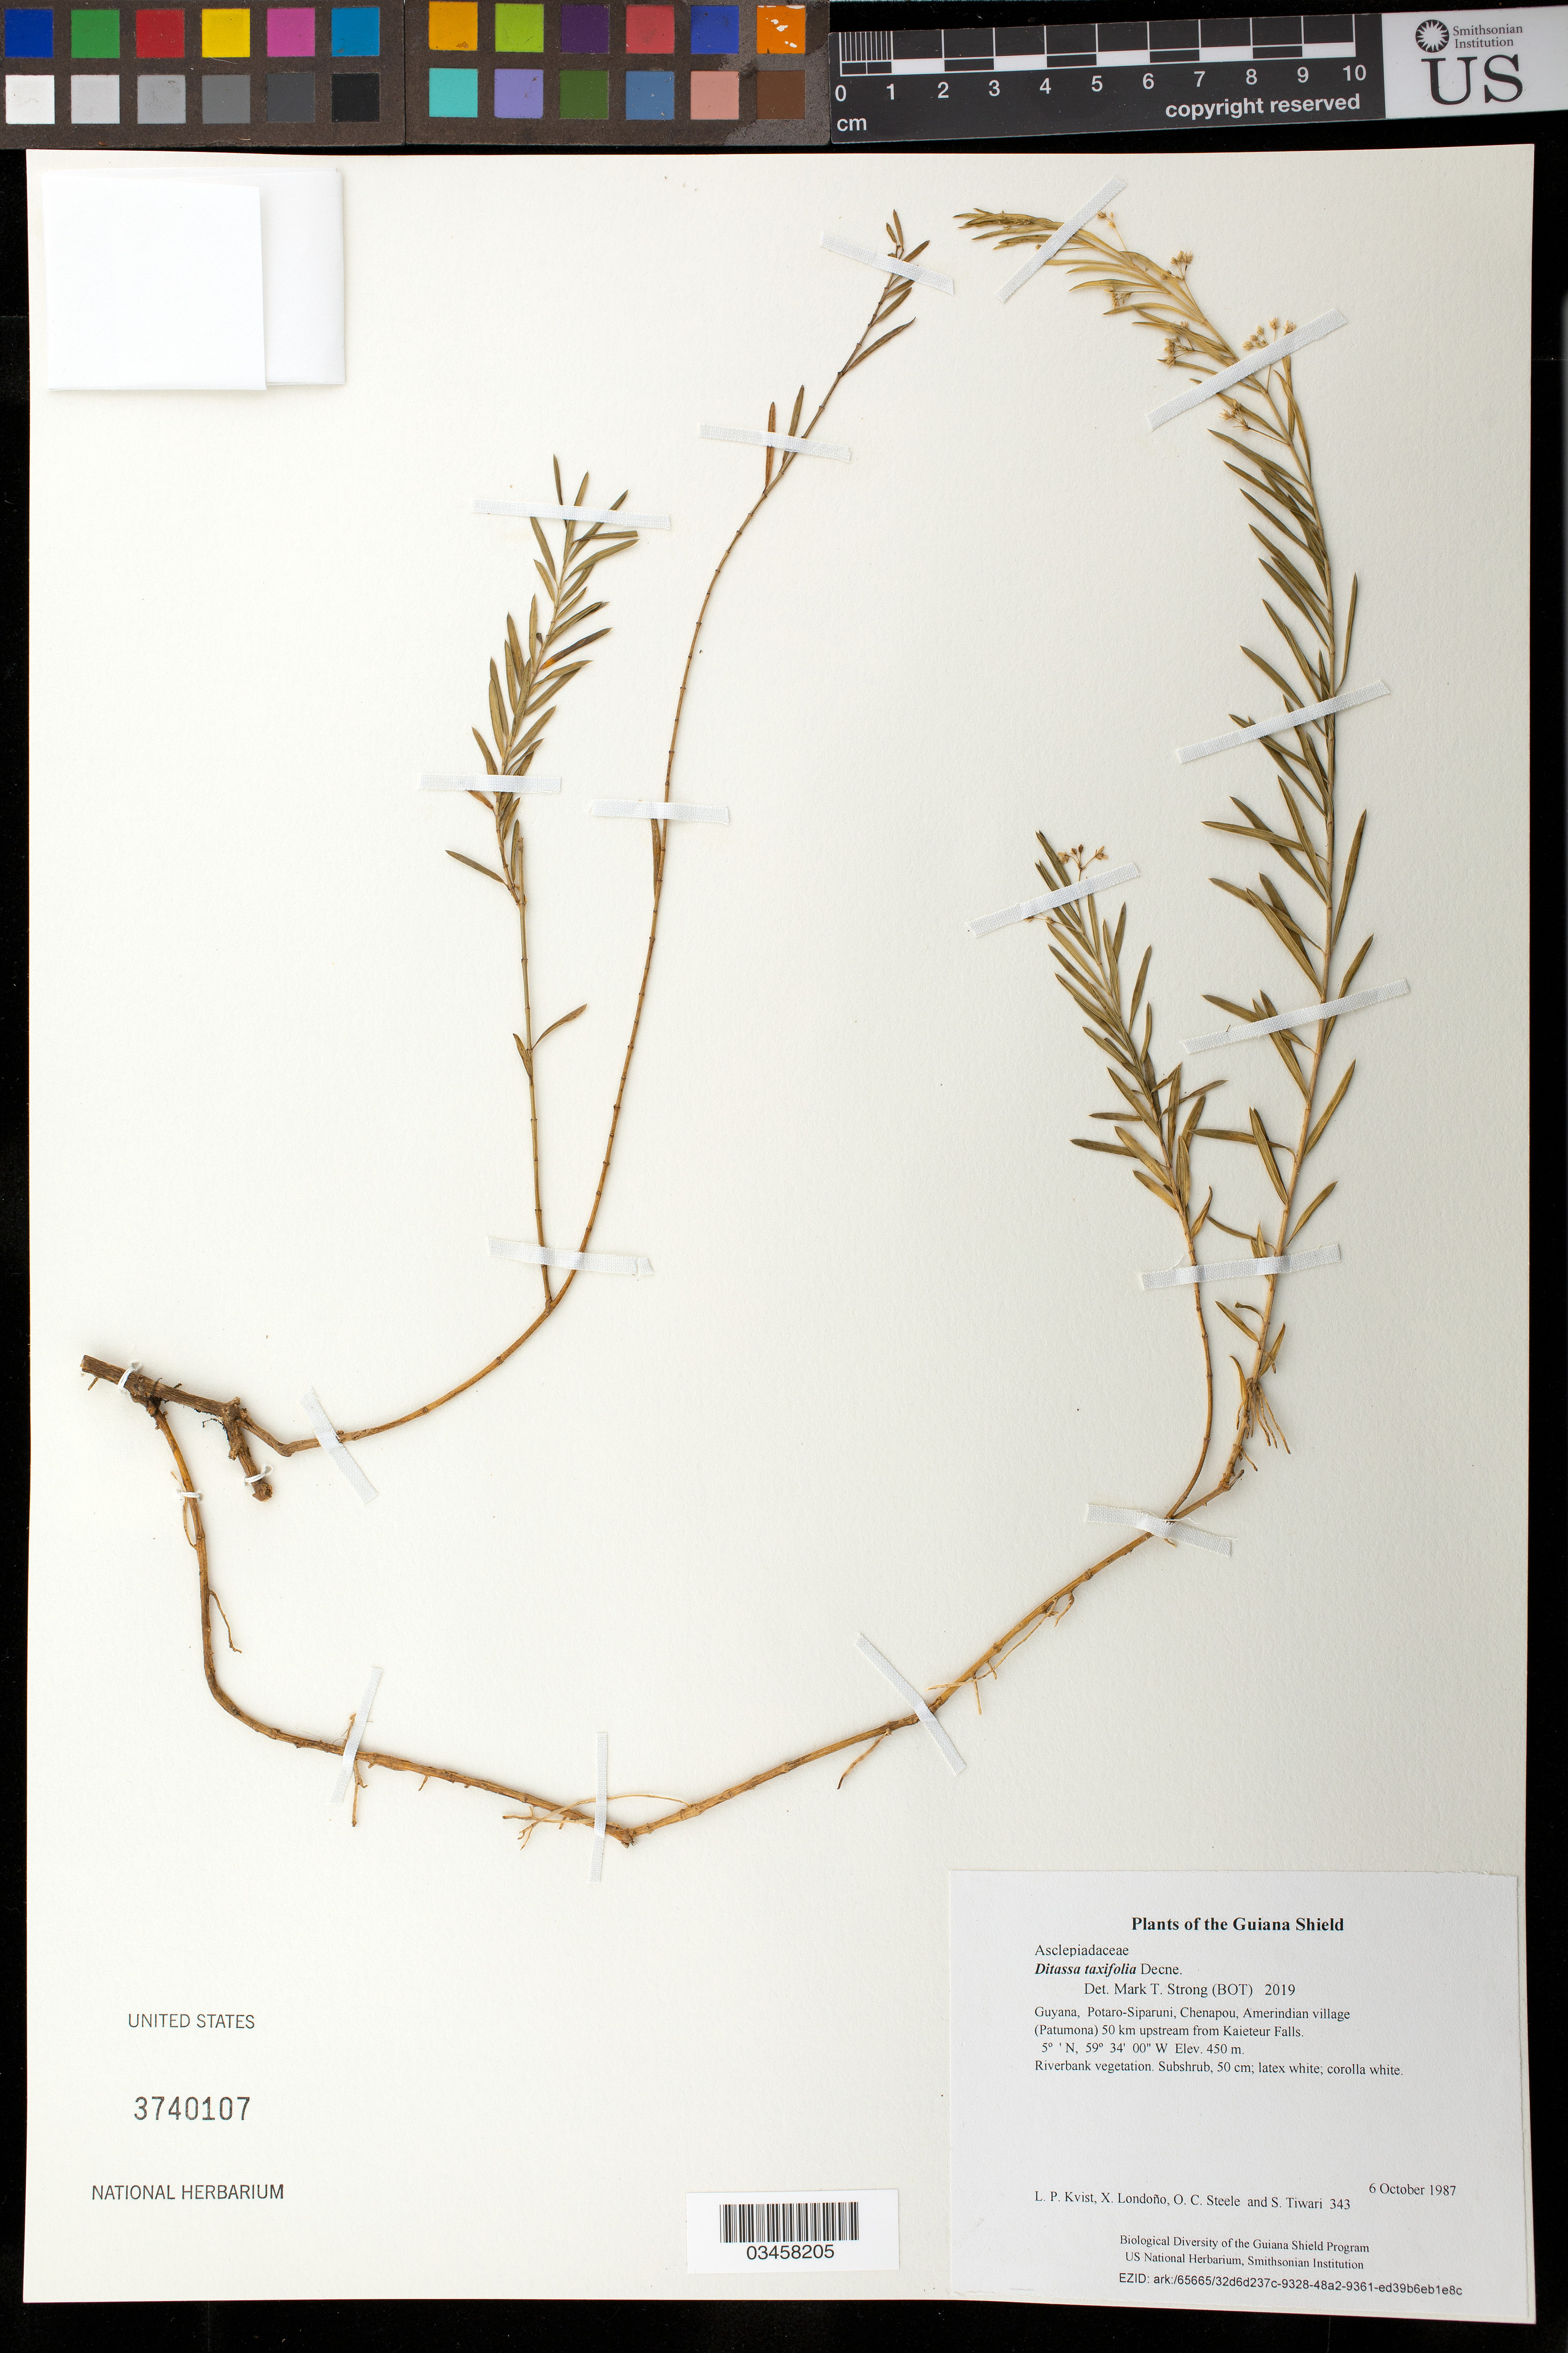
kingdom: Plantae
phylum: Tracheophyta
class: Magnoliopsida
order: Gentianales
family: Apocynaceae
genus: Ditassa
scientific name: Ditassa taxifolia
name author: Decne.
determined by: Strong, Mark T., (BOT), Smithsonian Institution - National Museum of Natural History (UNITED STATES)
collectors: L. P. Kvist, X. Londoño, O. C. Steele & S. Tiwari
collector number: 343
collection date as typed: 6 October 1987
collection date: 1987-10-06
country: Guyana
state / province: Potaro-Siparuni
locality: Chenapou, Amerindian village (Patumona) 50 km upstream from Kaieteur Falls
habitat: Riverbank vegetation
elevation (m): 450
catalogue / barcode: US 3740107